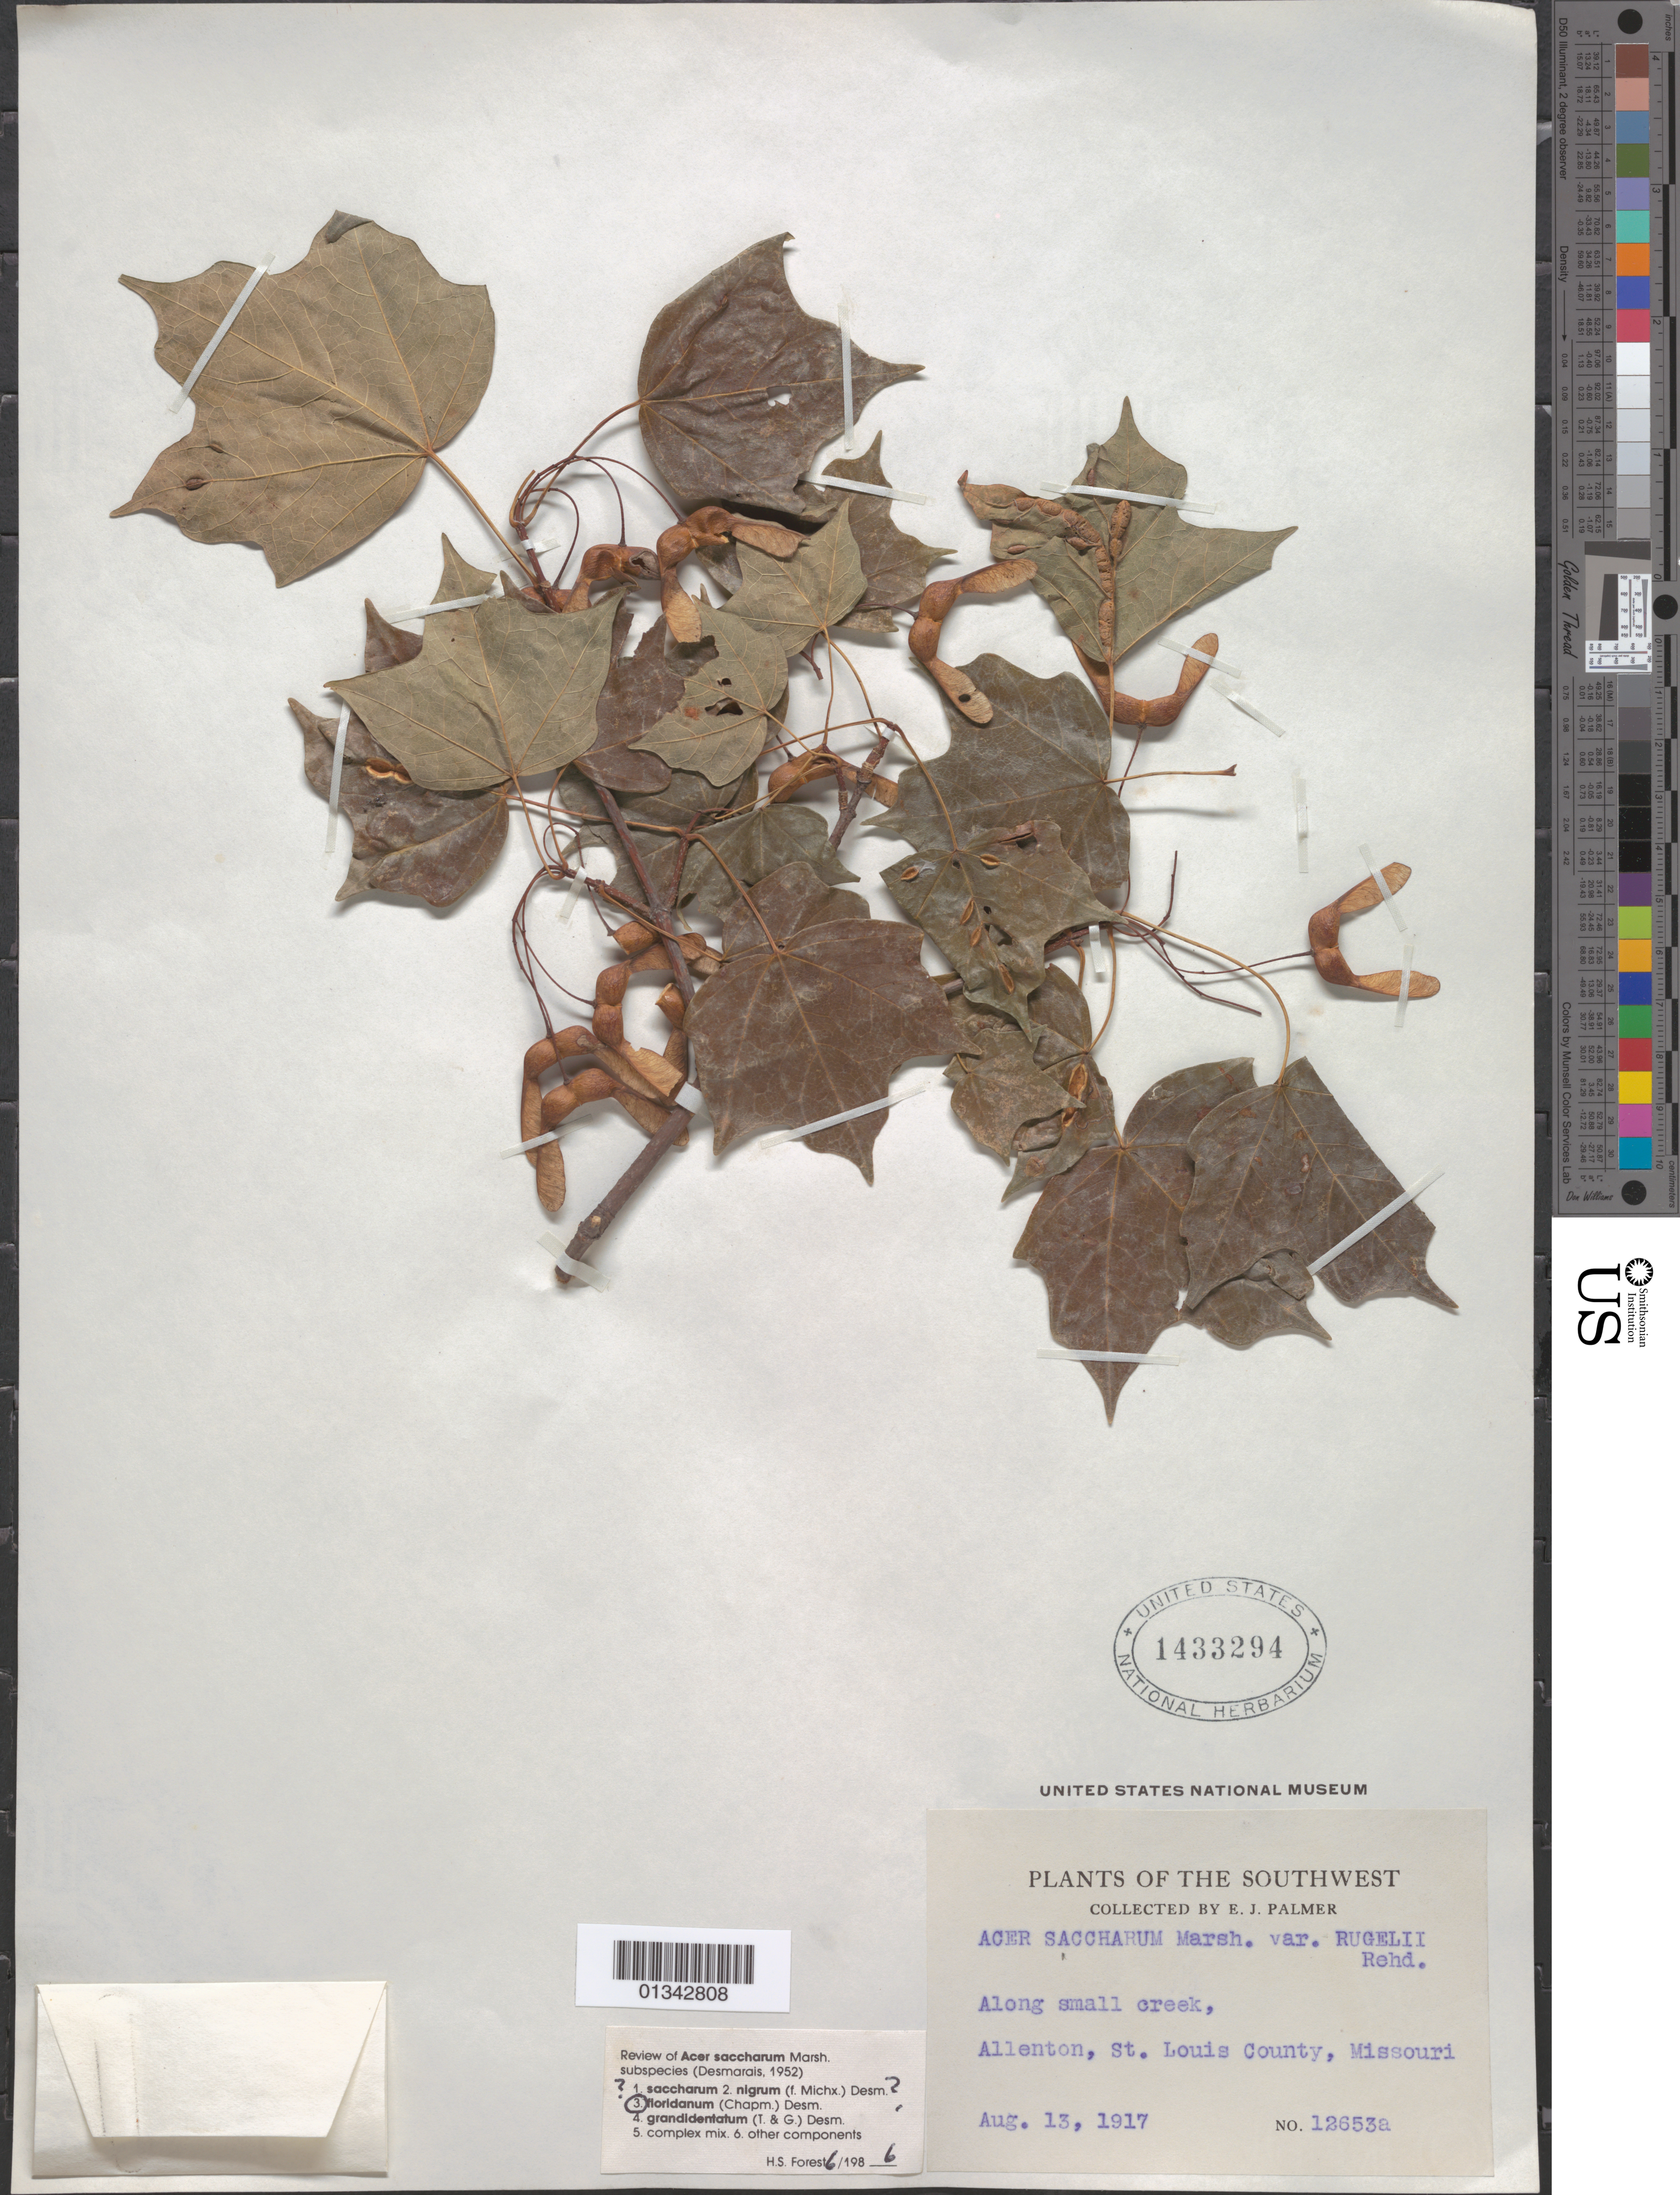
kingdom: Plantae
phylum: Tracheophyta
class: Magnoliopsida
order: Sapindales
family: Sapindaceae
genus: Acer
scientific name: Acer saccharum subsp. floridanum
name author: (Chapm.) Desmarais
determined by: Forest, H. S.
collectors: E. J. Palmer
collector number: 12653a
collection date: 1917-08-13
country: United States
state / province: Missouri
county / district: St. Louis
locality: Allentown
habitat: Along small creek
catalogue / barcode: US 1433294